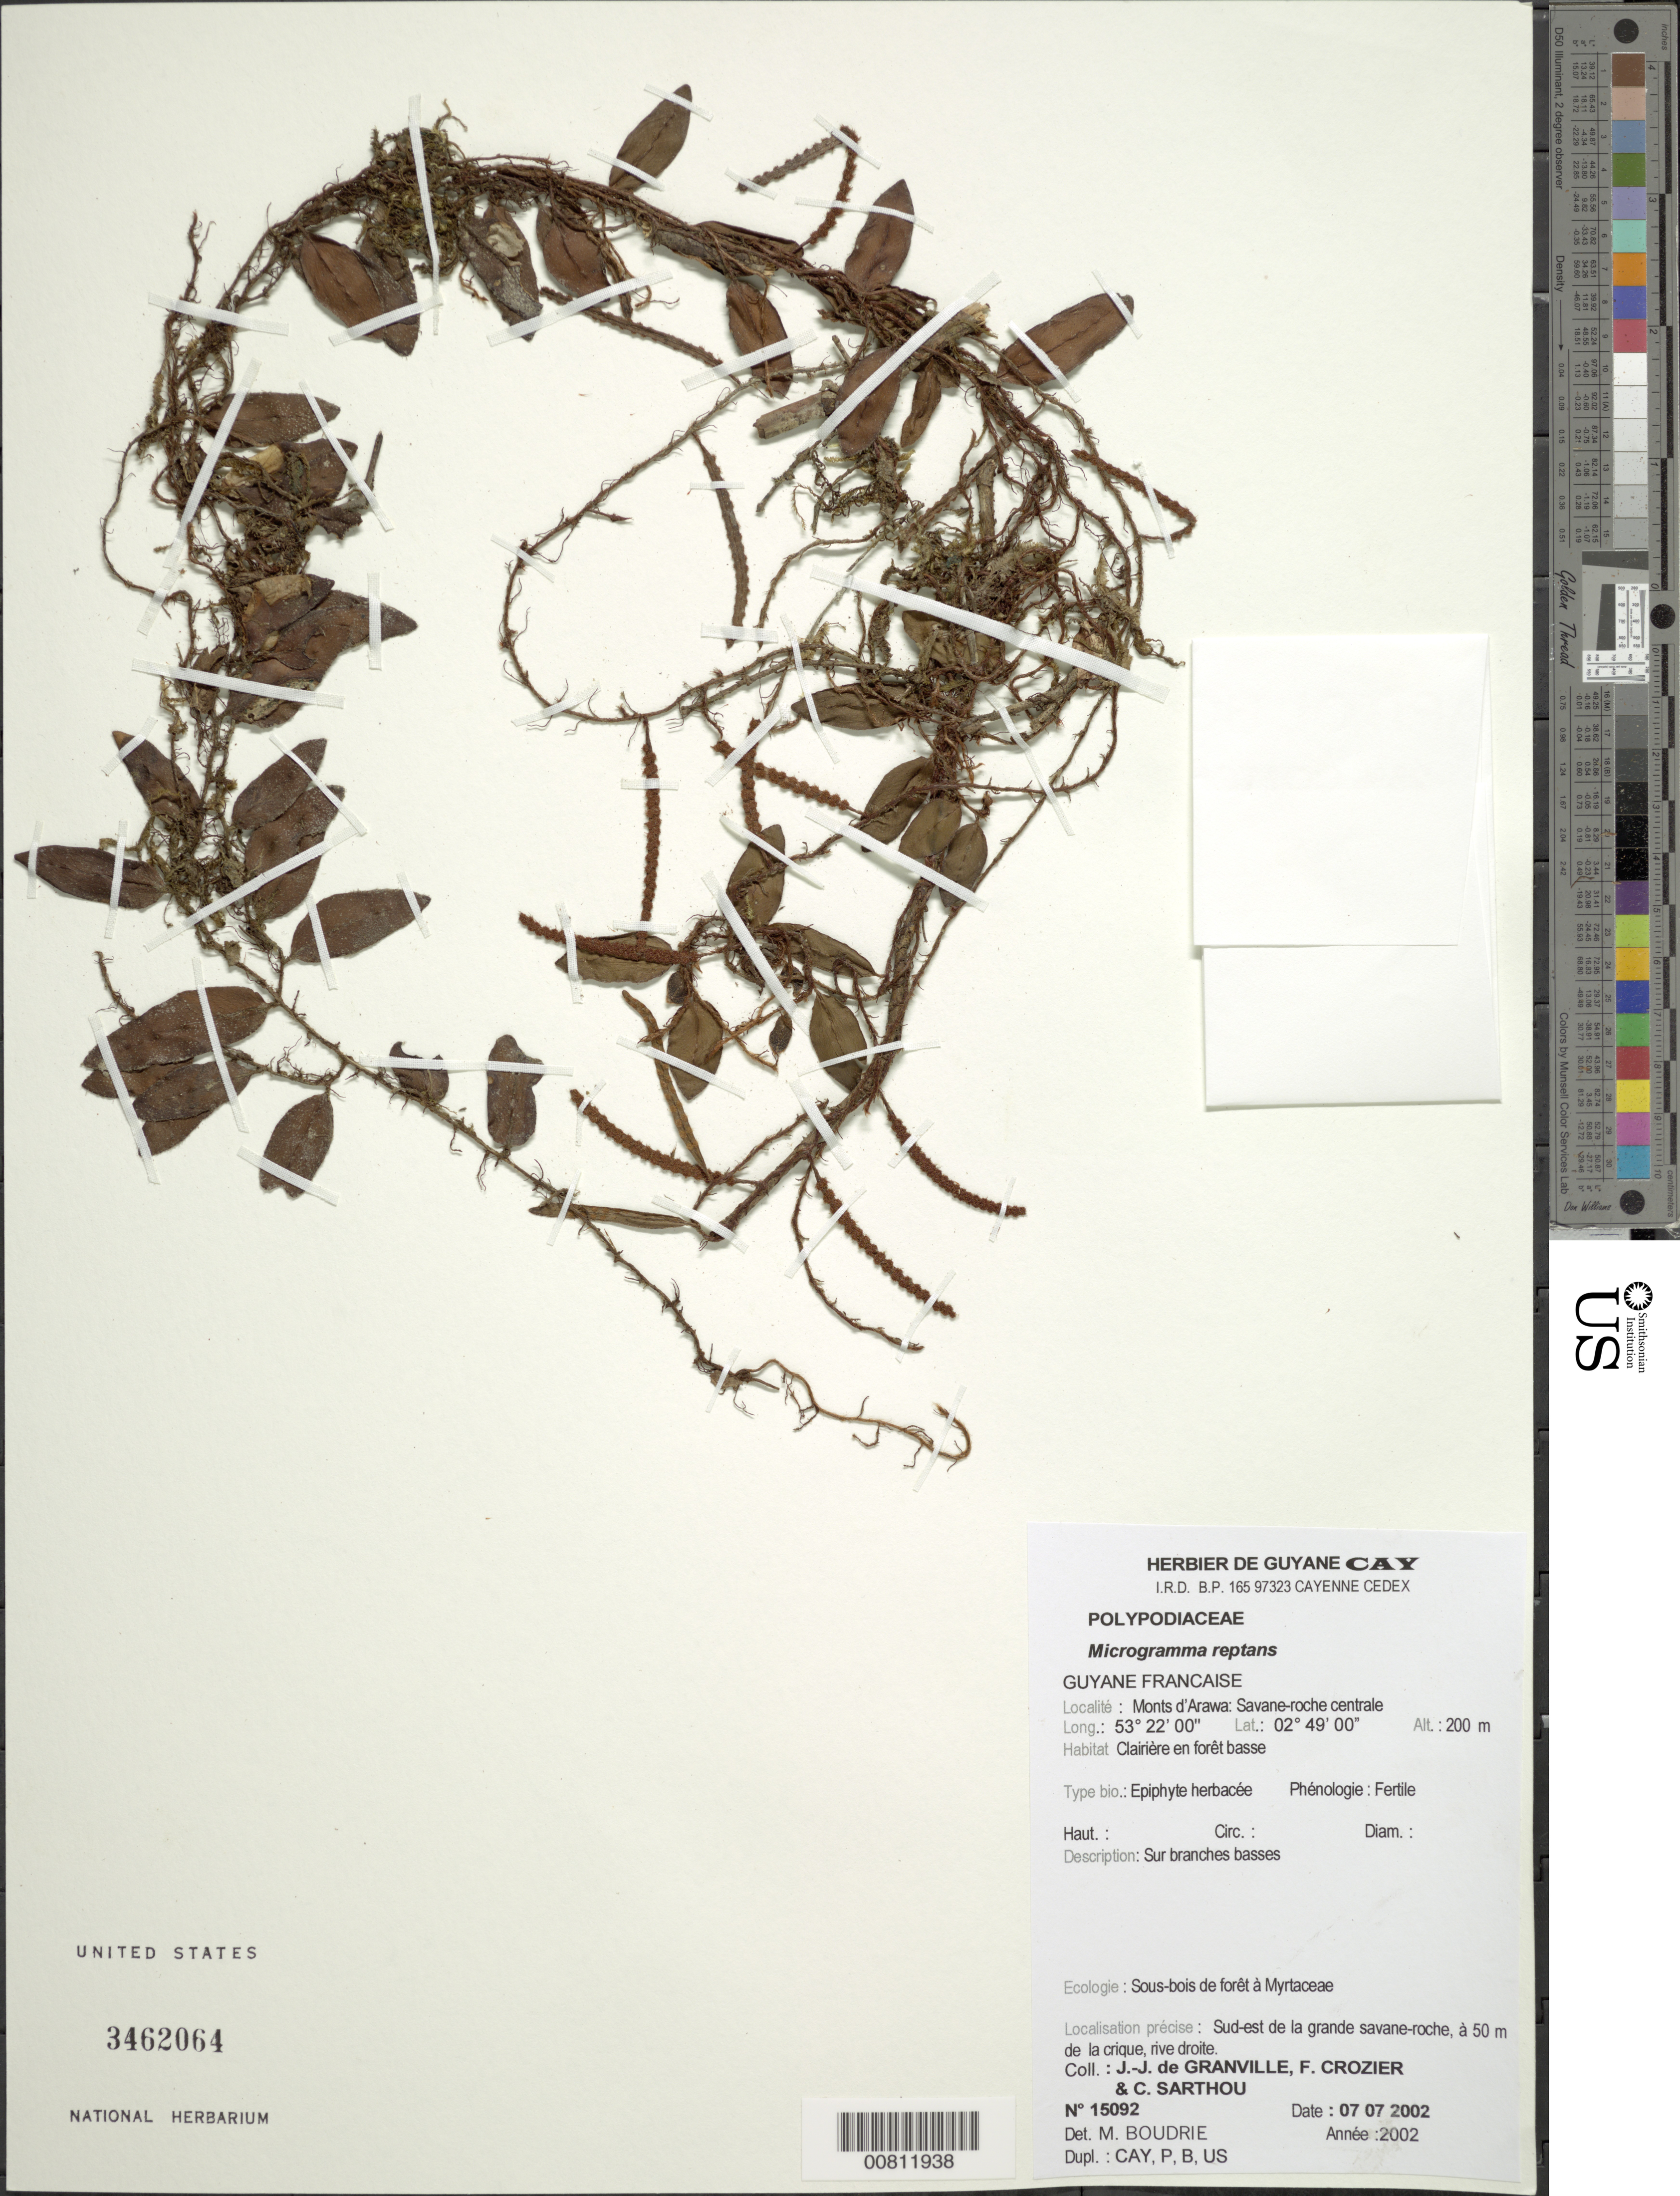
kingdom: Plantae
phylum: Tracheophyta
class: Polypodiopsida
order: Polypodiales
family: Polypodiaceae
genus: Microgramma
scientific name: Microgramma reptans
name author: (Cav.) A.R. Sm.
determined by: Boudrie, M.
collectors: J.-J. de Granville, F. Crozier & C. Sarthou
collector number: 15092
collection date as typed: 7-Jul-02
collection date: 2002-07-07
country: French Guiana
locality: Monts d'Arawa, zone de la savane-roche centrale, sud-est de la grande savane-roche, à 50 m de la crique, rive droite.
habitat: Clairière en forêt basse. Sous-bois de forêt à Myrtaceae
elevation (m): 200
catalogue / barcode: US 3462064